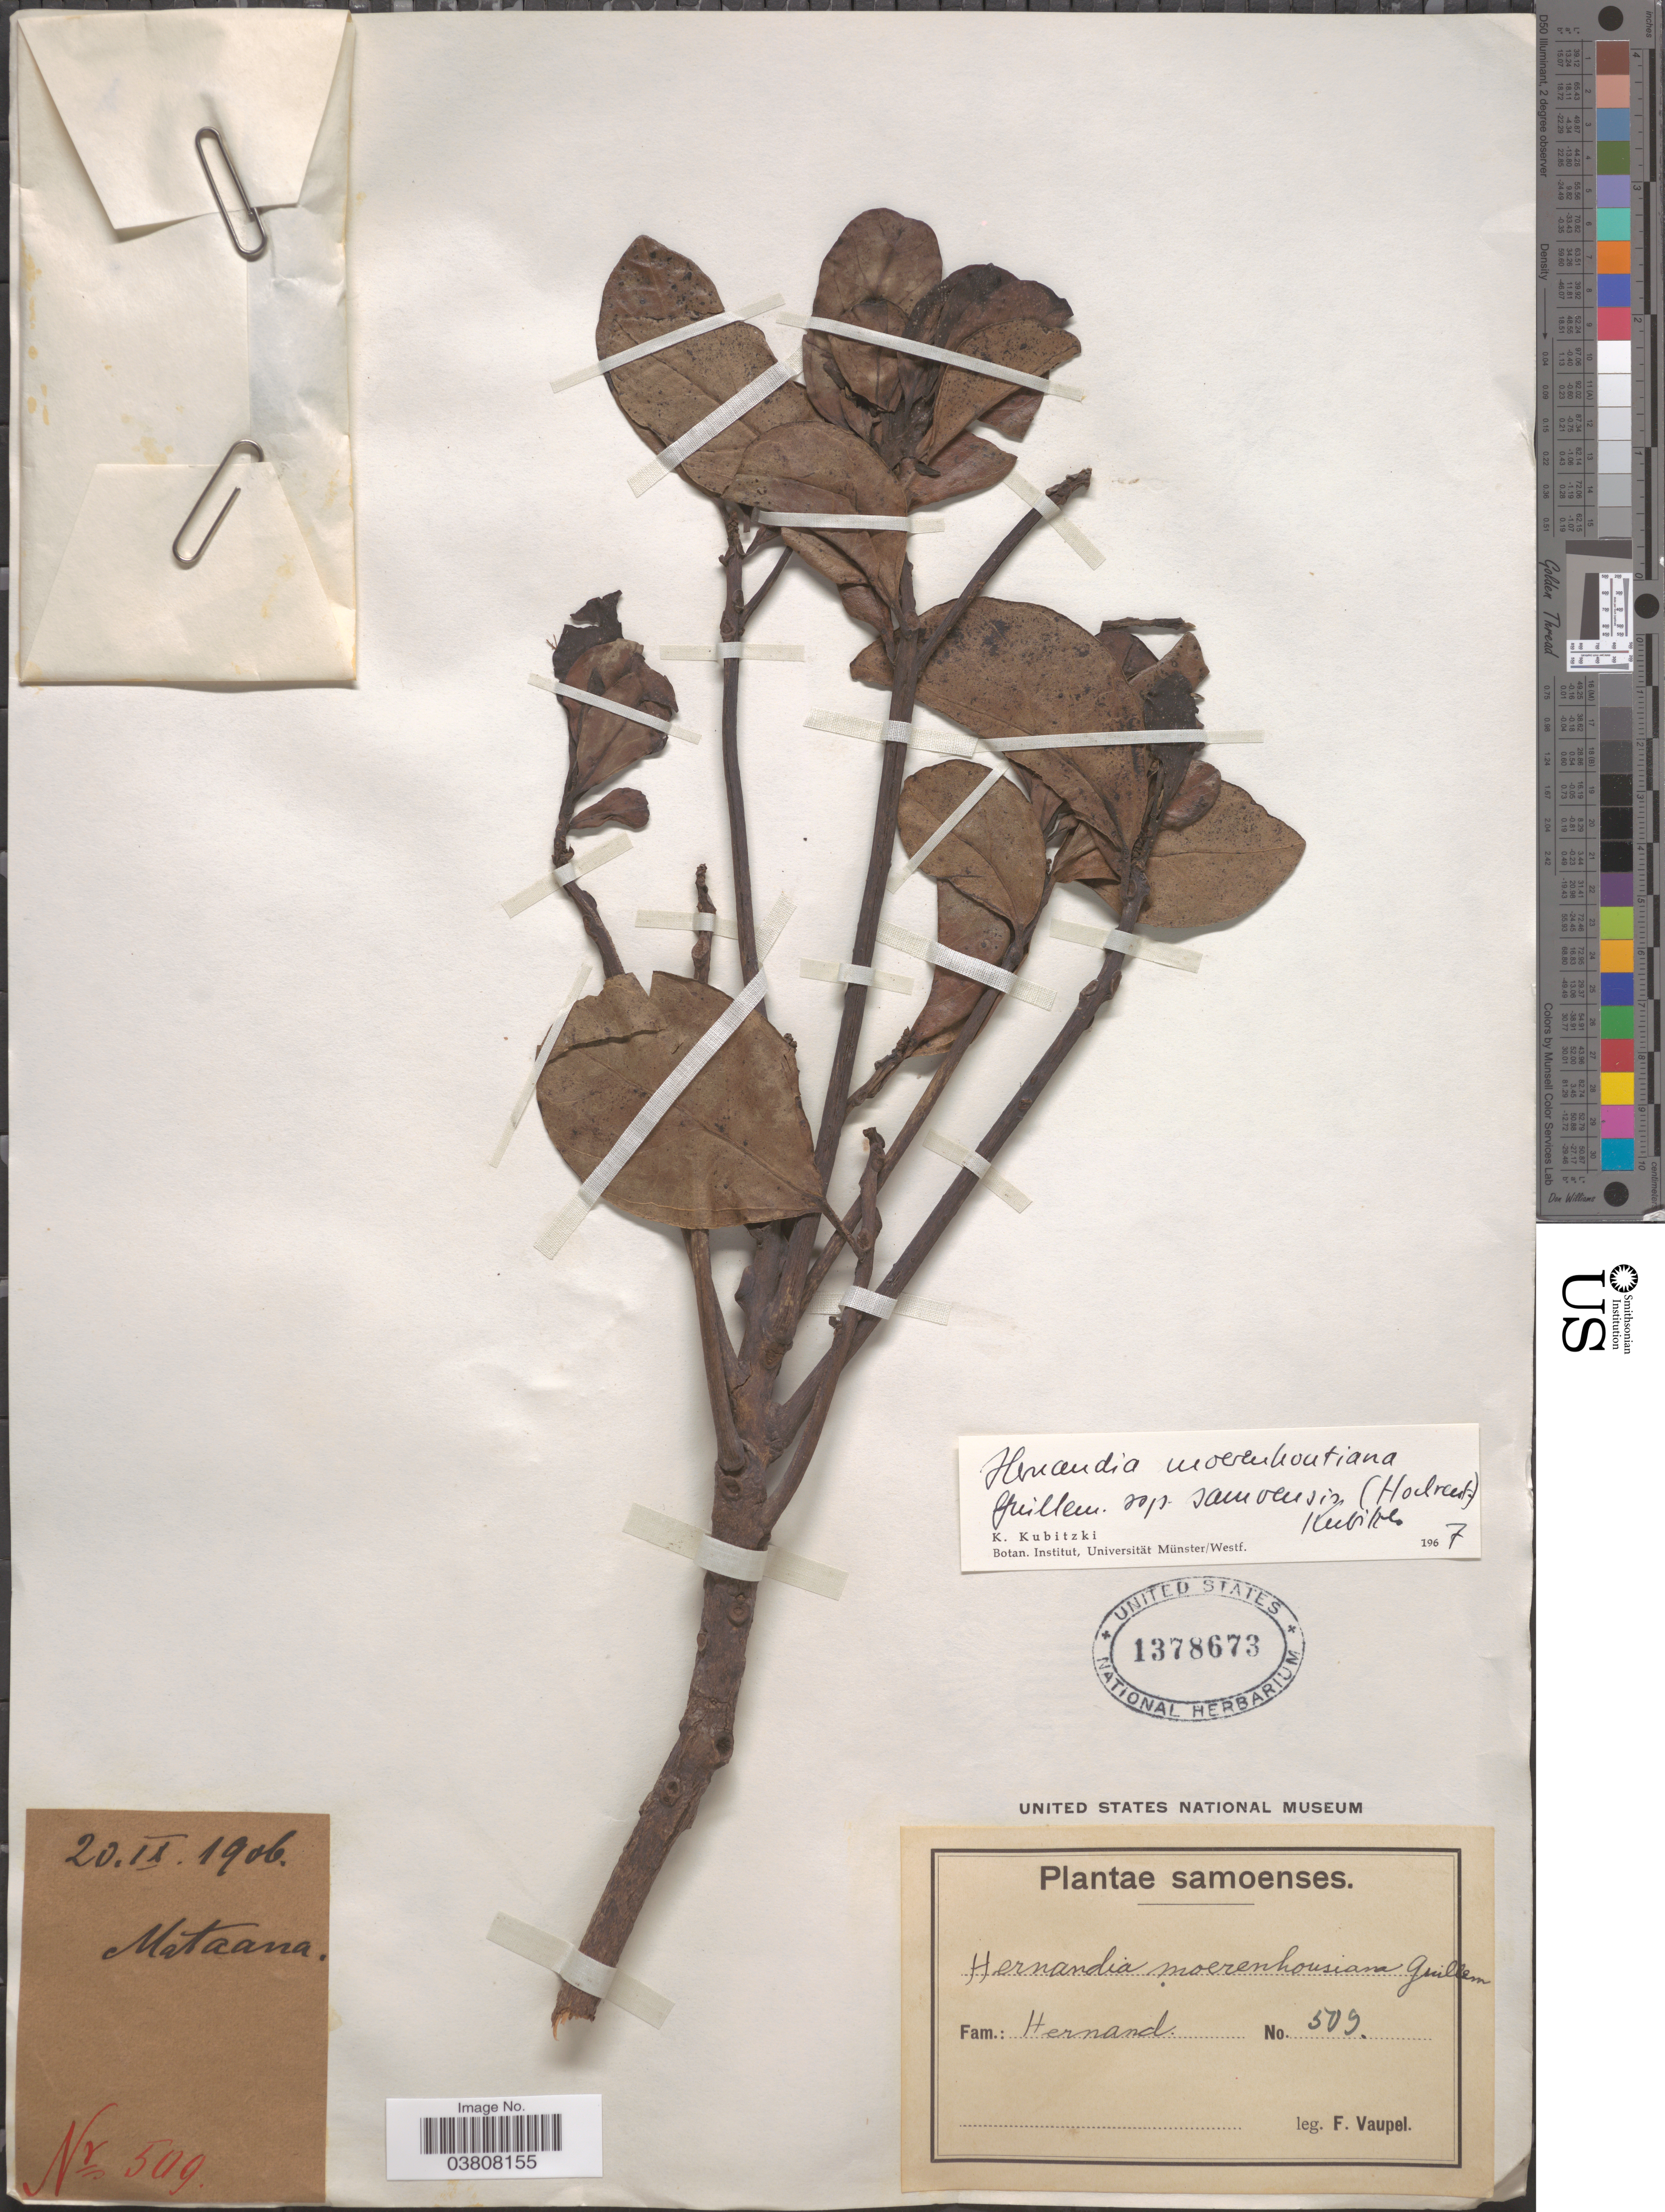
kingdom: Plantae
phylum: Tracheophyta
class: Magnoliopsida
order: Laurales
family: Hernandiaceae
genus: Hernandia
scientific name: Hernandia moerenhoutiana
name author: Guill.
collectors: F. Vaupel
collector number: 509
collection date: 1906-09-20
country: Samoa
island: Savaii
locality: Mataana. Samoenses.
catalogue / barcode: US 1378673